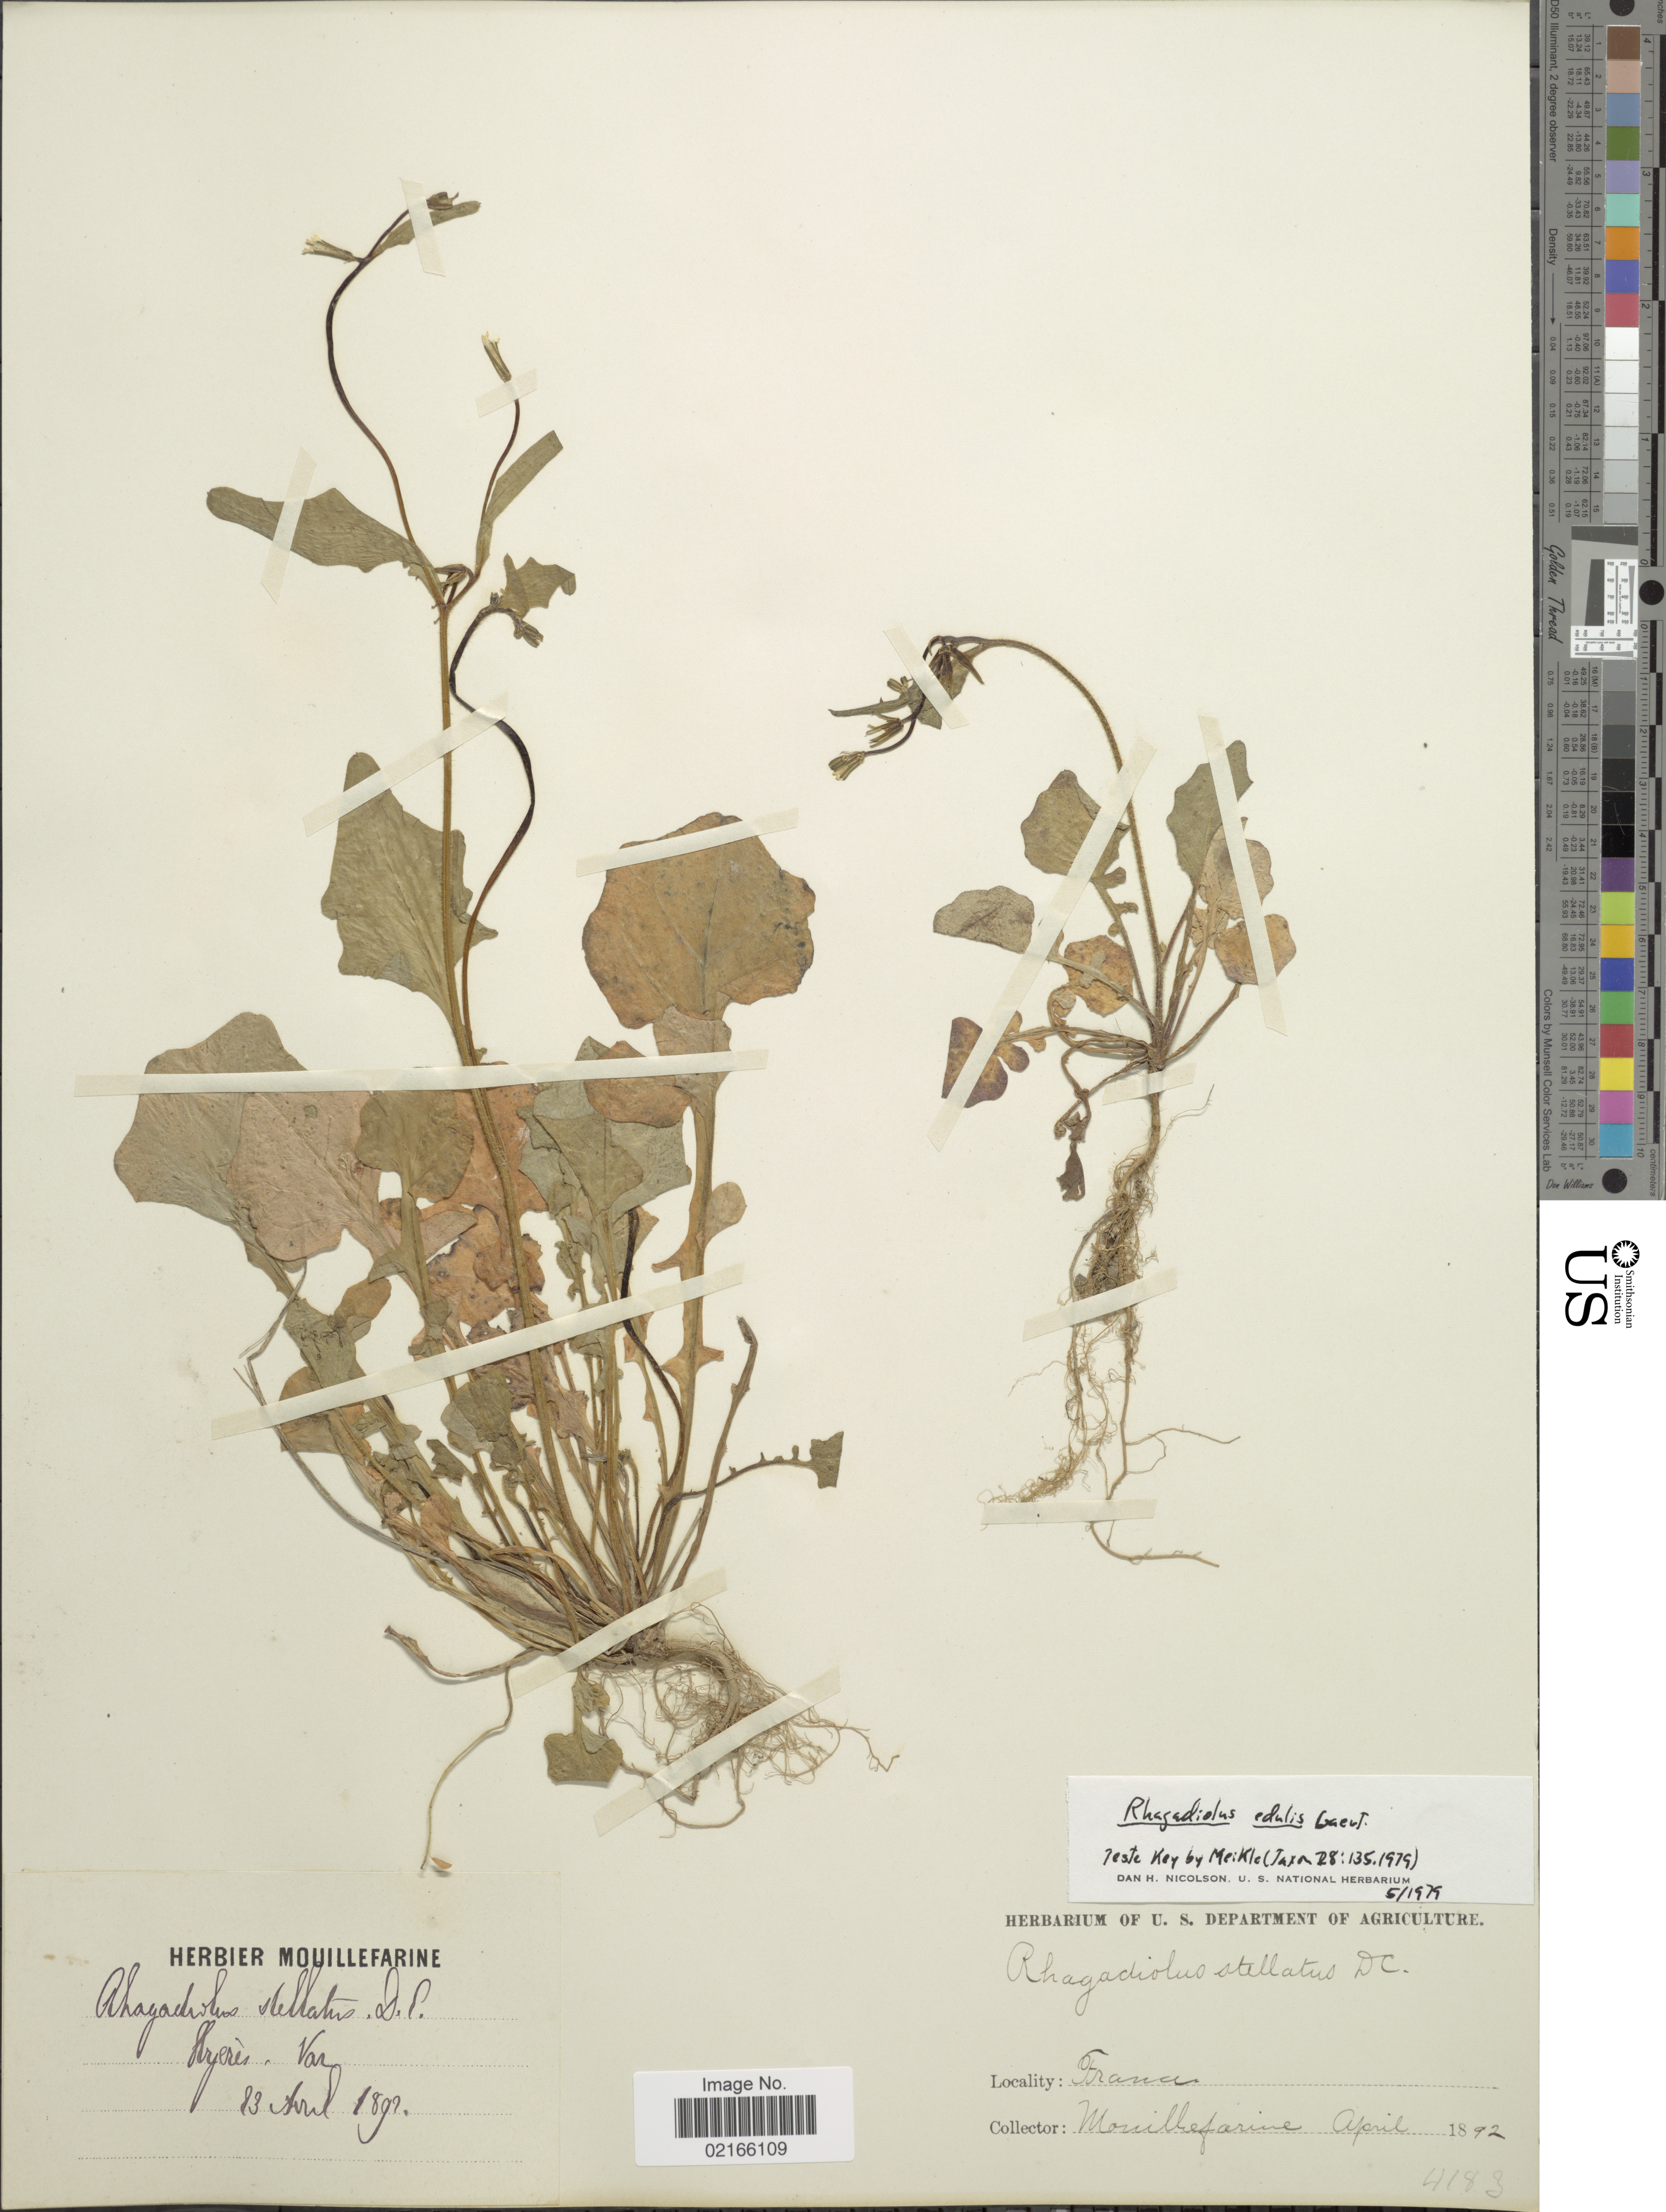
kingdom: Plantae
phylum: Tracheophyta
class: Magnoliopsida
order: Asterales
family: Asteraceae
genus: Rhagadiolus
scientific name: Rhagadiolus edulis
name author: Gaertn.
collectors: A. Mouillefarine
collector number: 4183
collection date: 1892-04-23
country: France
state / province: Provence-Alpes-Côte d'Azur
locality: Hyères, Var